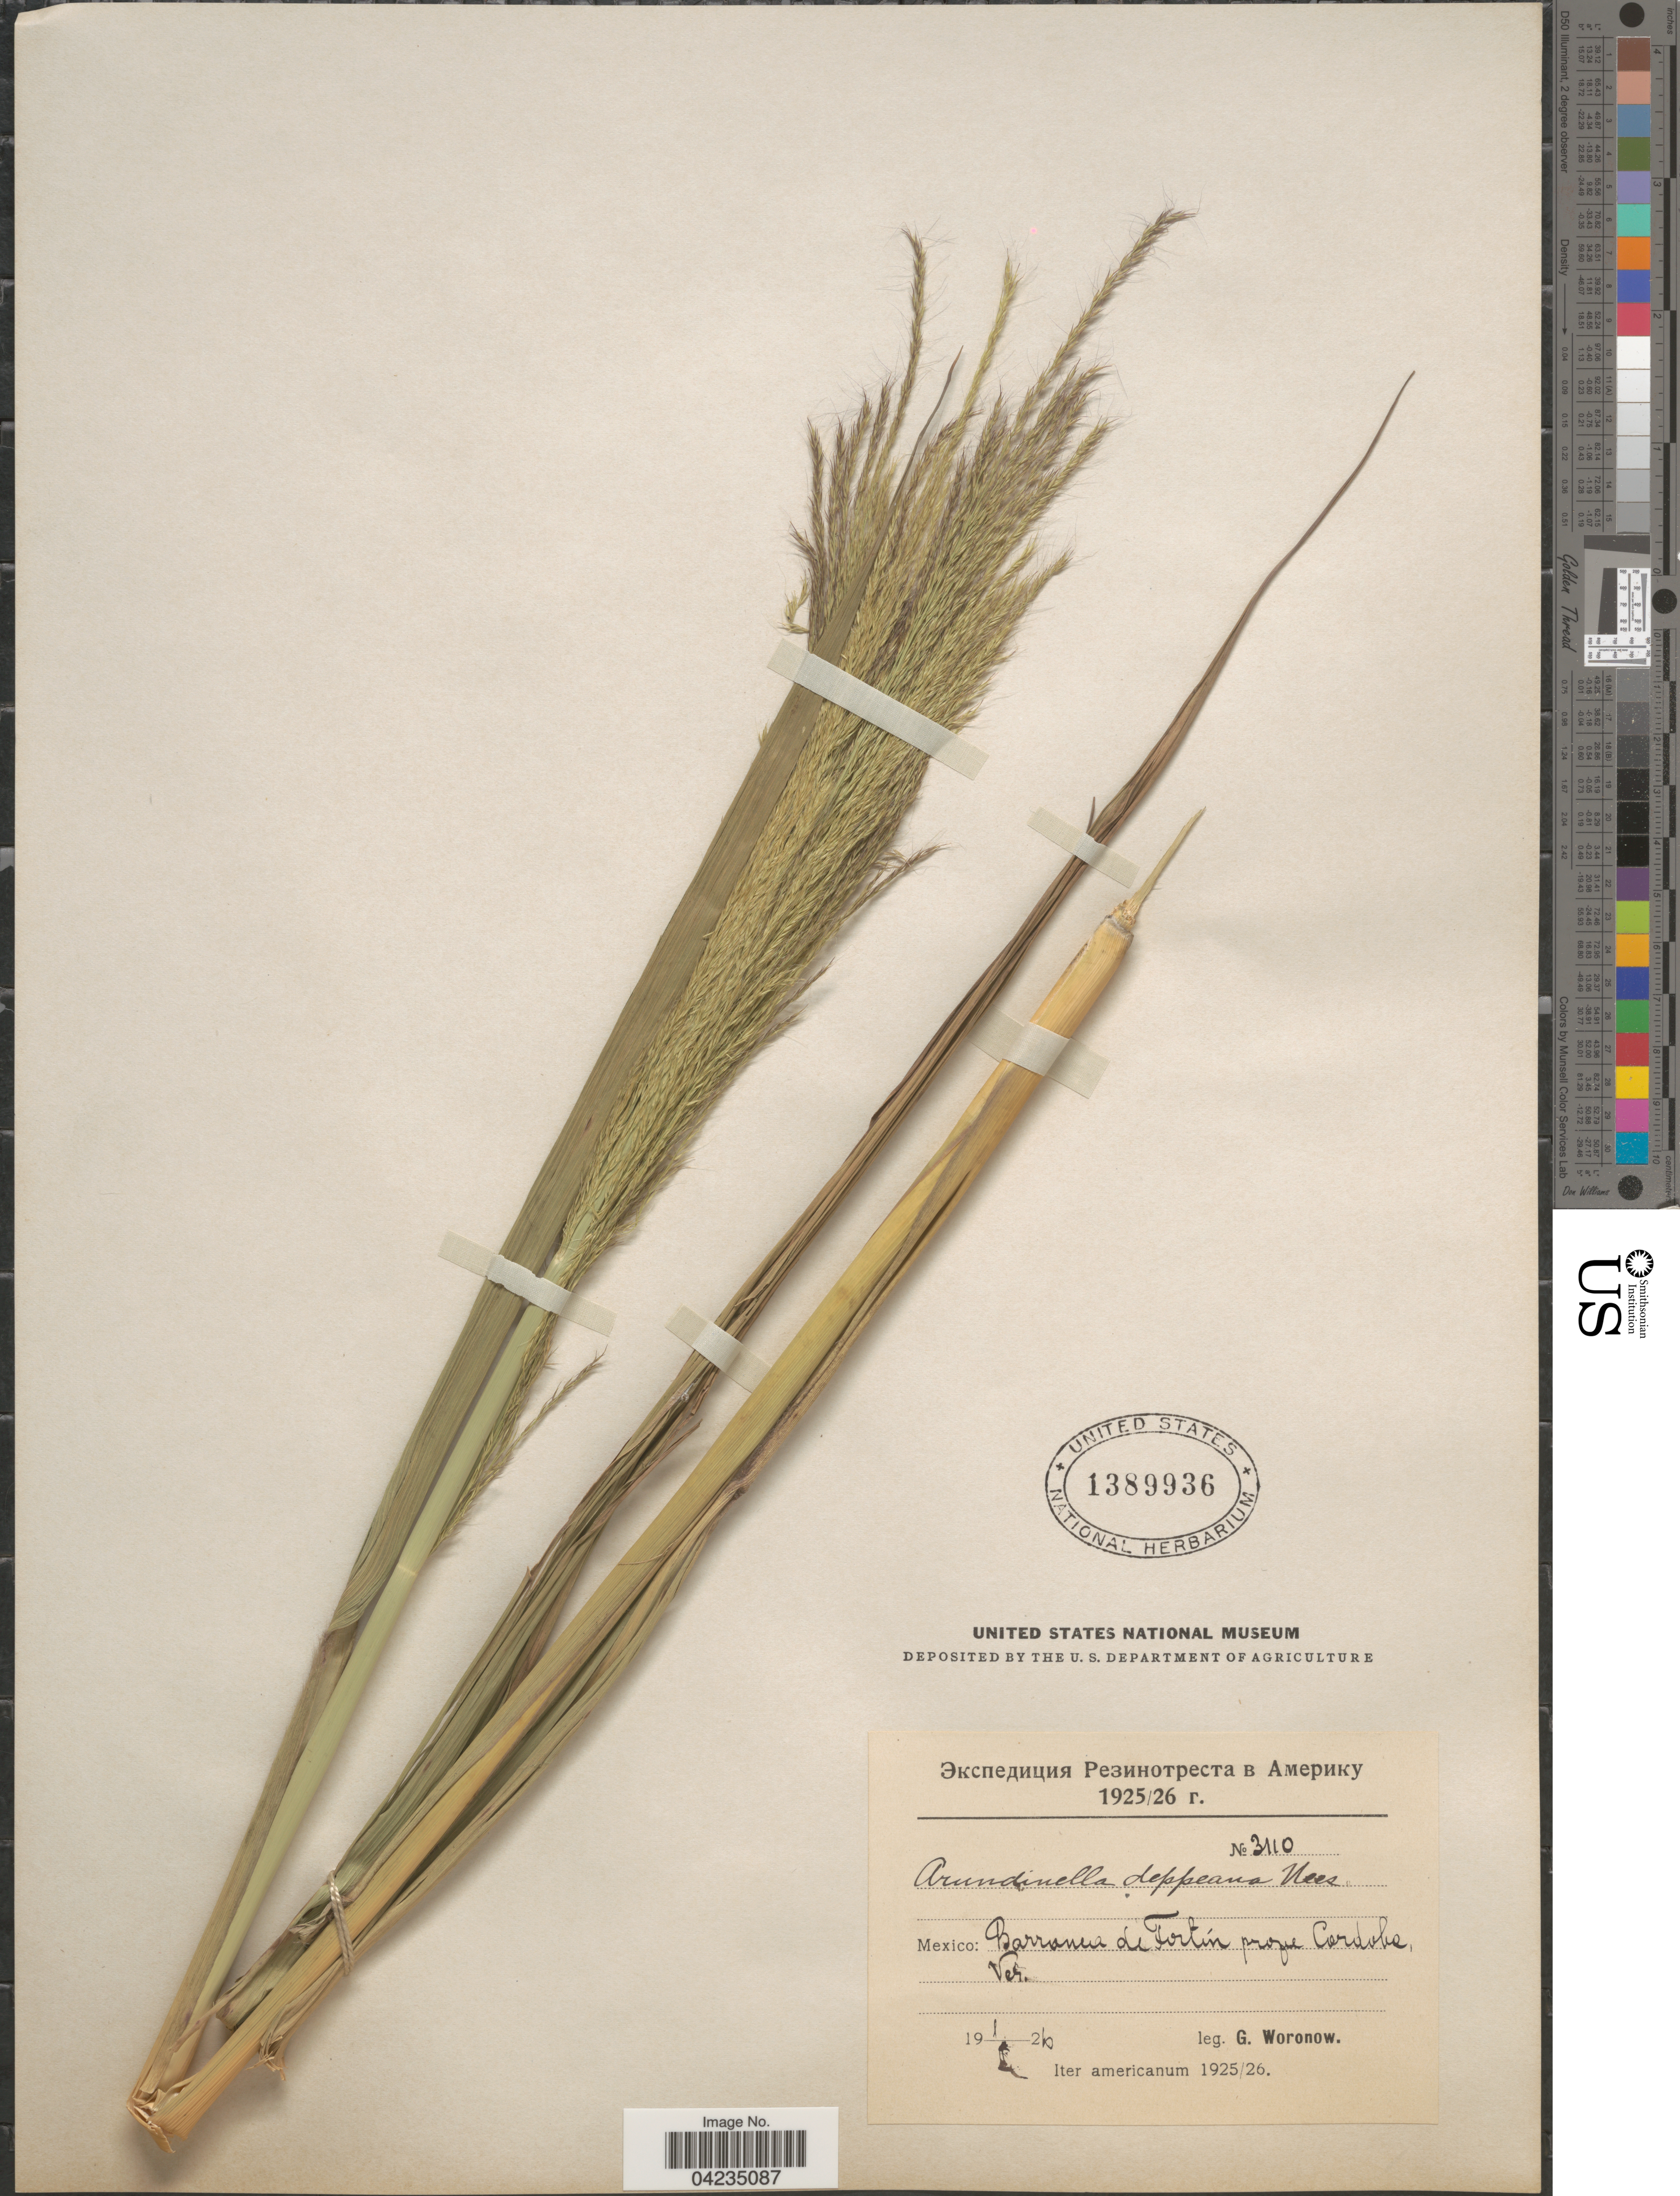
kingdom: Plantae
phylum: Tracheophyta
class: Liliopsida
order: Poales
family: Poaceae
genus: Arundinella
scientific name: Arundinella deppeana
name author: Nees ex Steud.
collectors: G. Woronow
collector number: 3110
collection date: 1926-02-01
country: Mexico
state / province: Veracruz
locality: Barranca de Fortín prope Cordoba. Iter americanum 1925/26.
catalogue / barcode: US 1389936